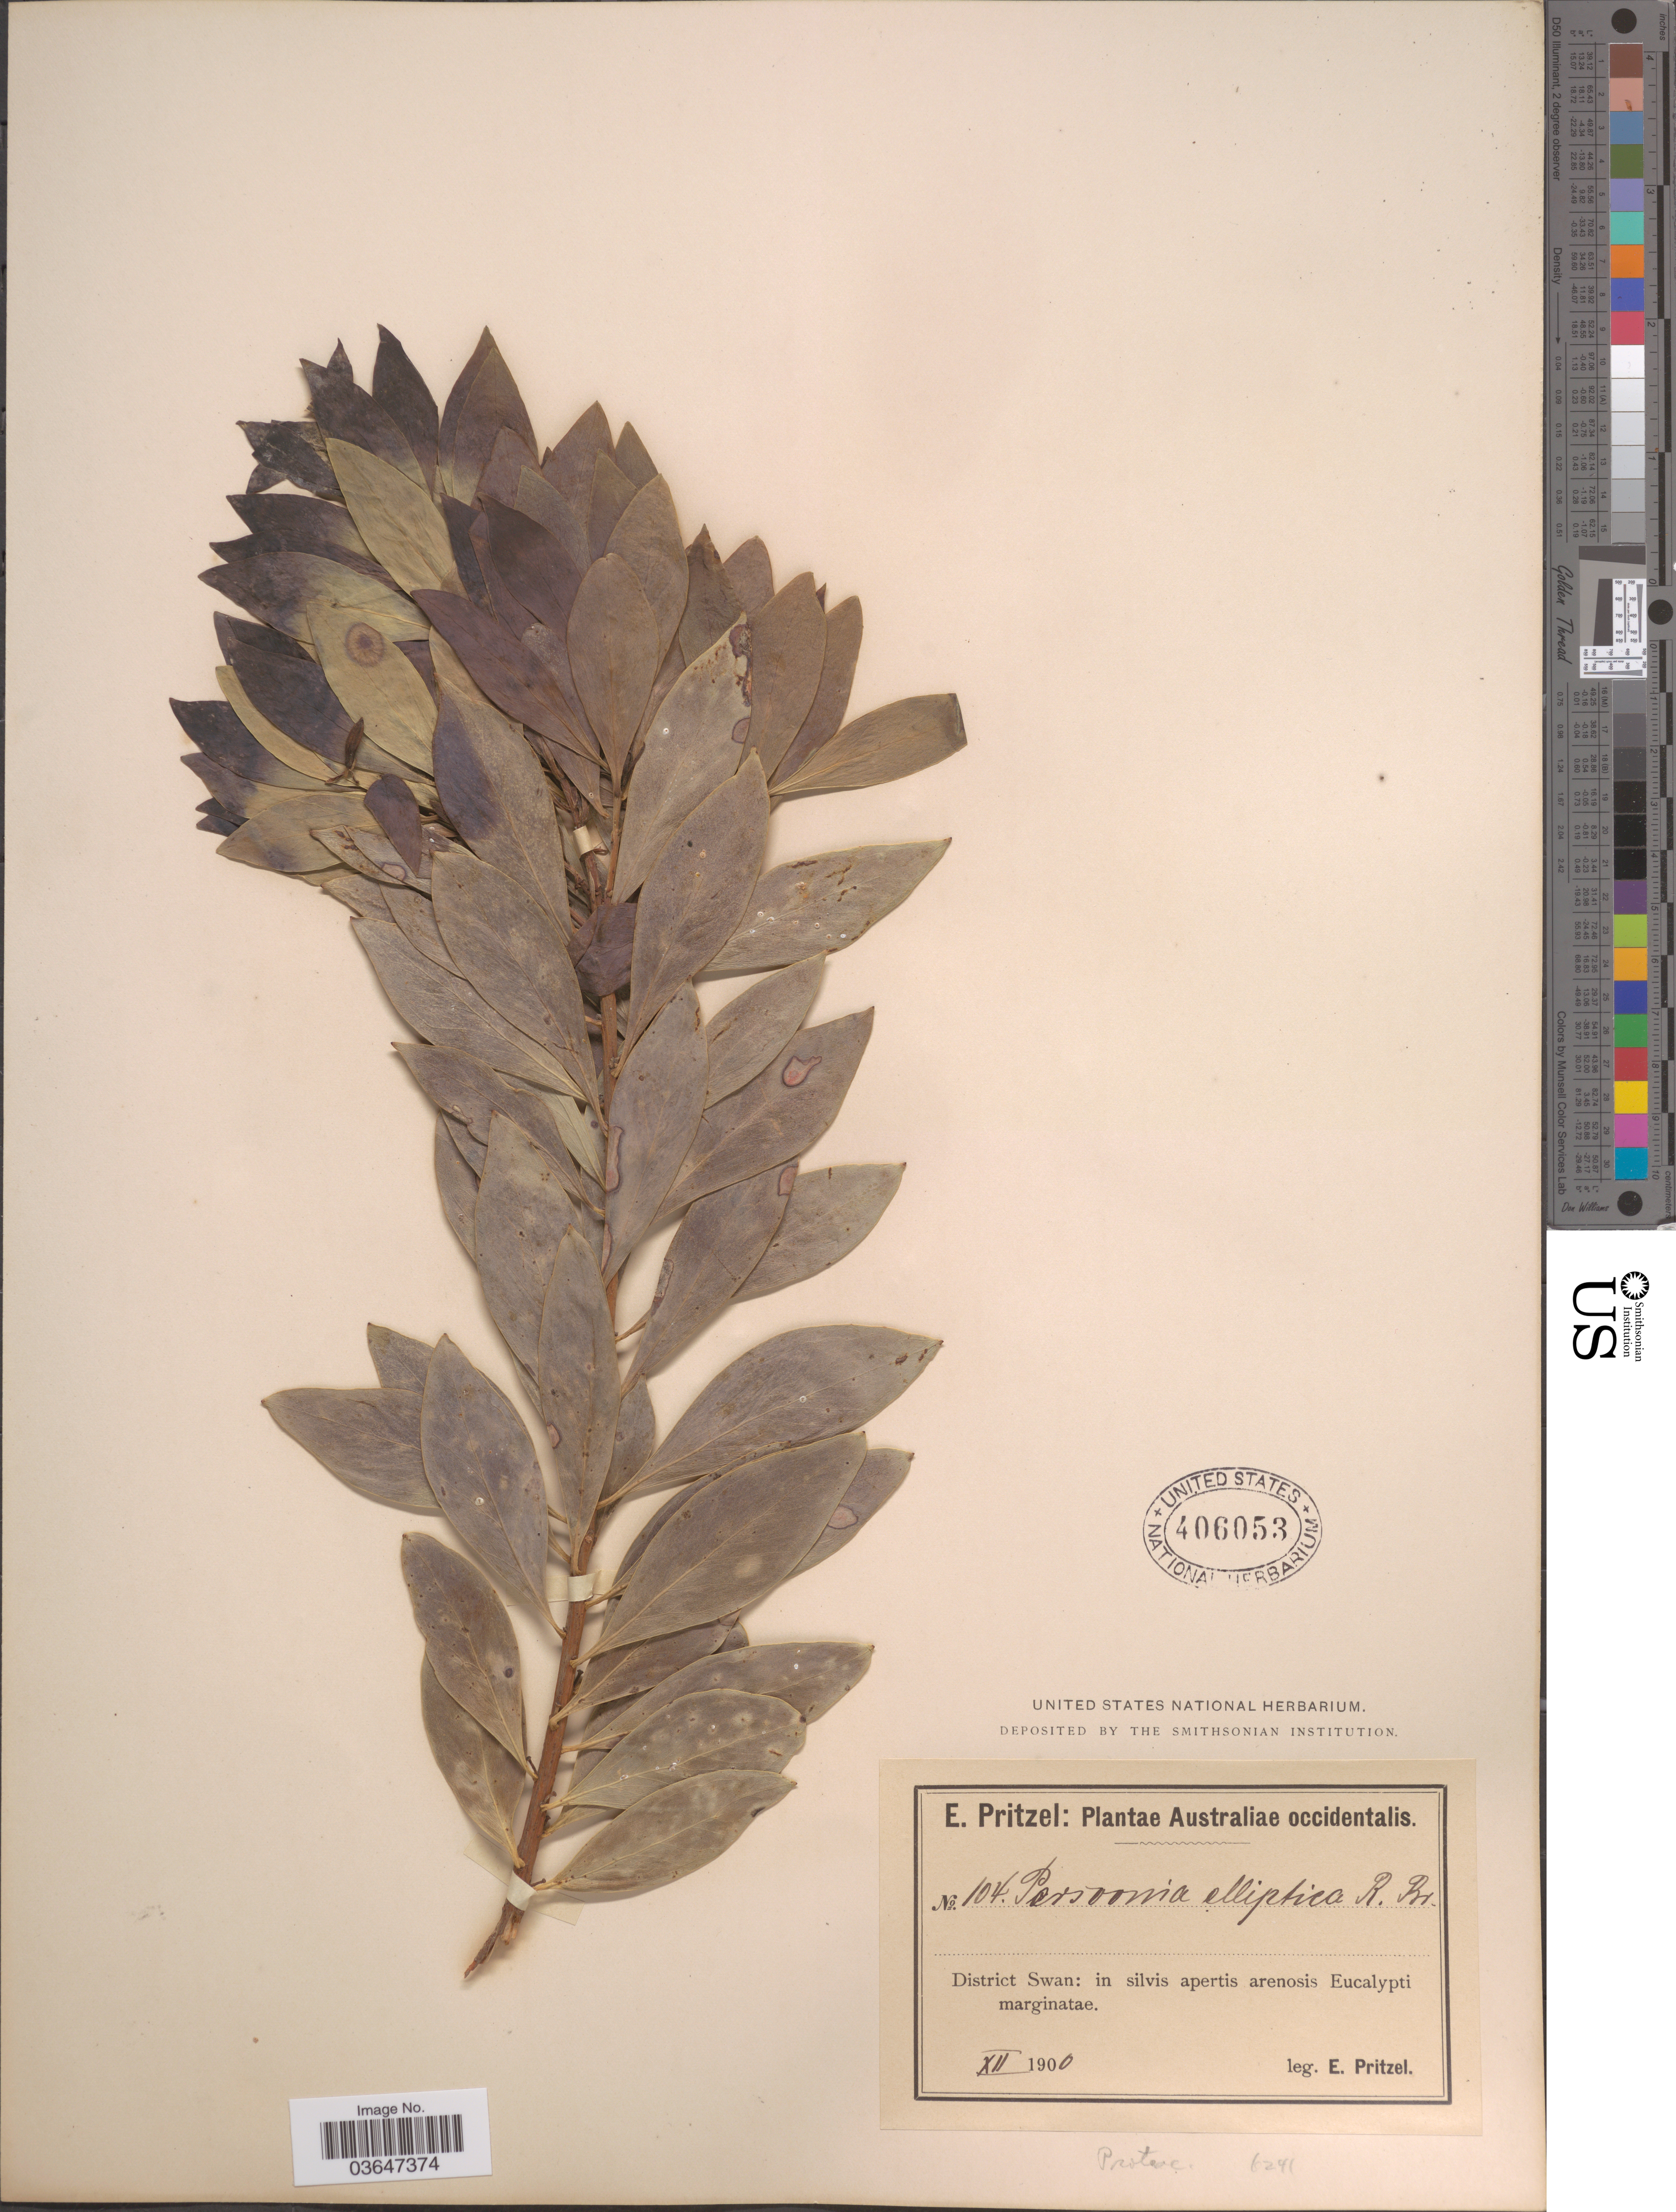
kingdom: Plantae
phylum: Tracheophyta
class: Magnoliopsida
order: Proteales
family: Proteaceae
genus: Persoonia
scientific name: Persoonia elliptica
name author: R. Br.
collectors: E. G. Pritzel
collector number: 104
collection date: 1900-12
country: Australia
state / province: Western Australia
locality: Australiae occidentalis. District Swan: in silvis apertis arenosis Eucalypti marginatae.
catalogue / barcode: US 406053